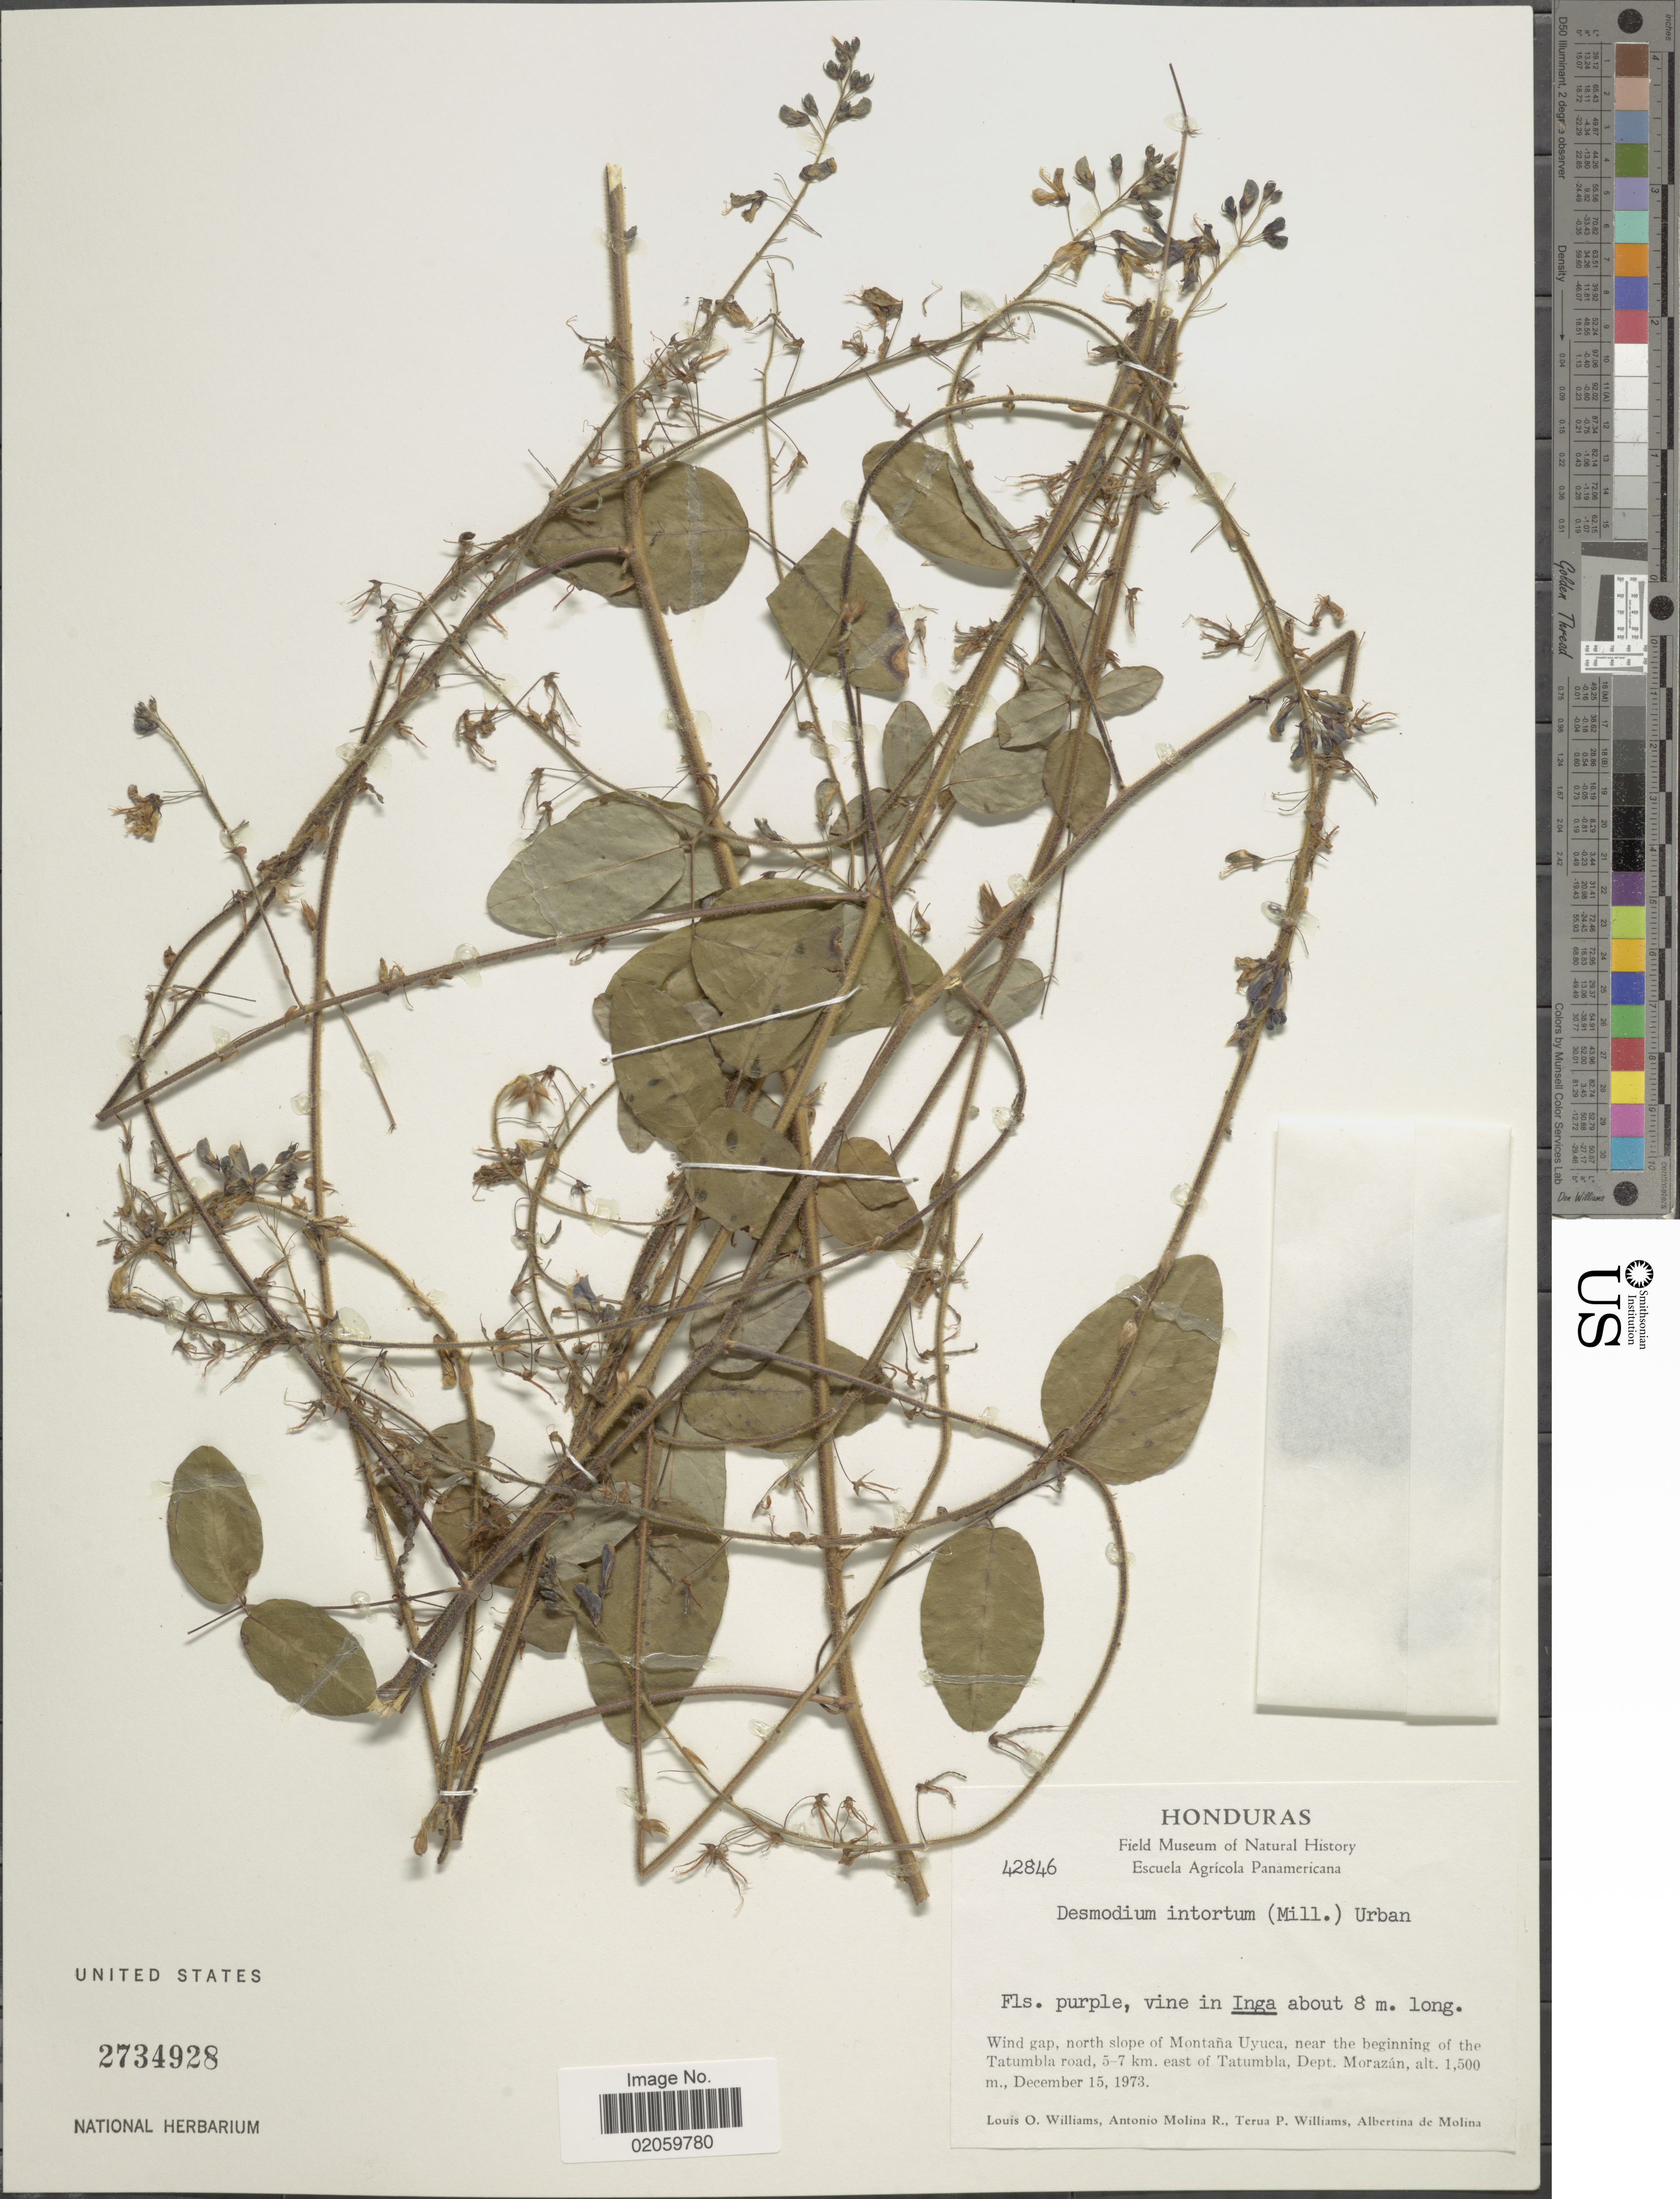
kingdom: Plantae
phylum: Tracheophyta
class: Magnoliopsida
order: Fabales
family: Fabaceae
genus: Desmodium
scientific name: Desmodium intortum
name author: (Mill.) Urb.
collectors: L. O. Williams, A. Molina R., T. P. Williams & A. R. Molina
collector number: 42846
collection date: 1973-12-15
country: El Salvador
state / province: Morazan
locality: North slope of Montana Uyuca, near the beginning of the Tatumbla road, 5-7 km east of Tatumbla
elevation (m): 1500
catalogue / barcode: US 2734928